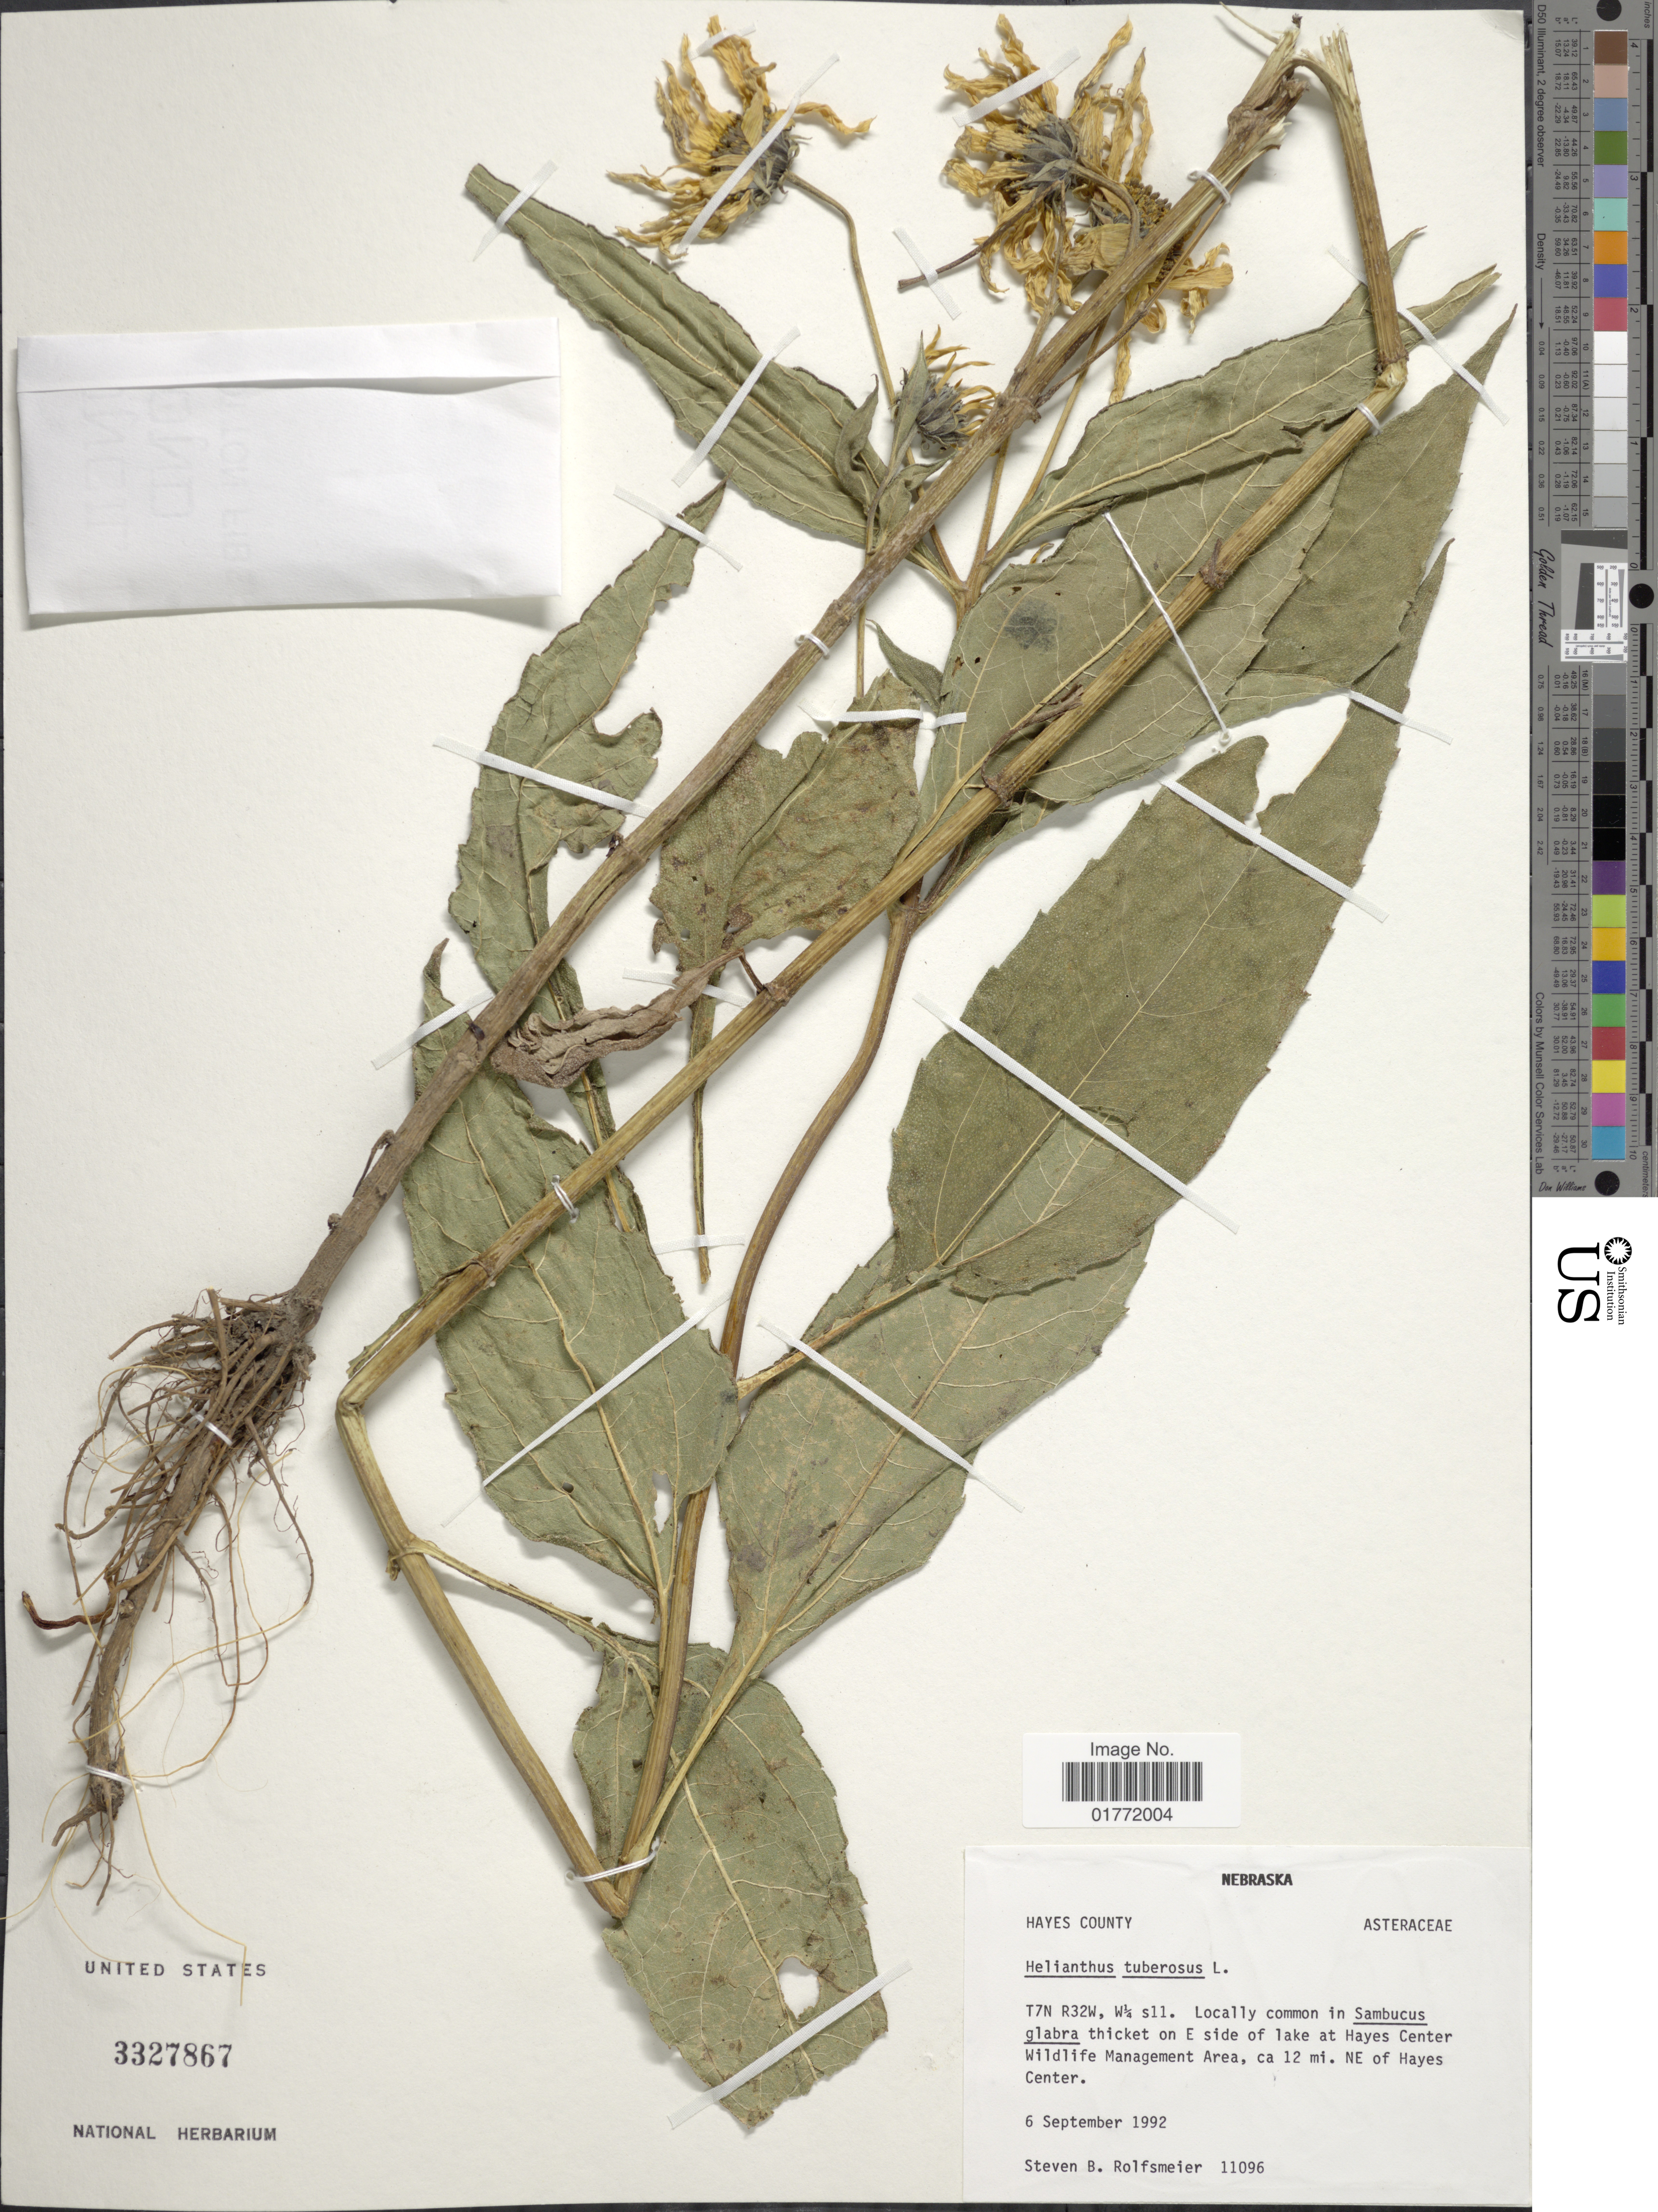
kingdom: Plantae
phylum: Tracheophyta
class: Magnoliopsida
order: Asterales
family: Asteraceae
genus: Helianthus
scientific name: Helianthus tuberosus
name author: L.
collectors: S. Rolfsmeier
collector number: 11096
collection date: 1992-09-06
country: United States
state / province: Nebraska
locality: Nebraska, T&N R32W, W¼ sll. On E side of lake at Hayes Center Wildlife Management Area, ca. 12 mi. NE of Hayes Center.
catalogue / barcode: US 3327867